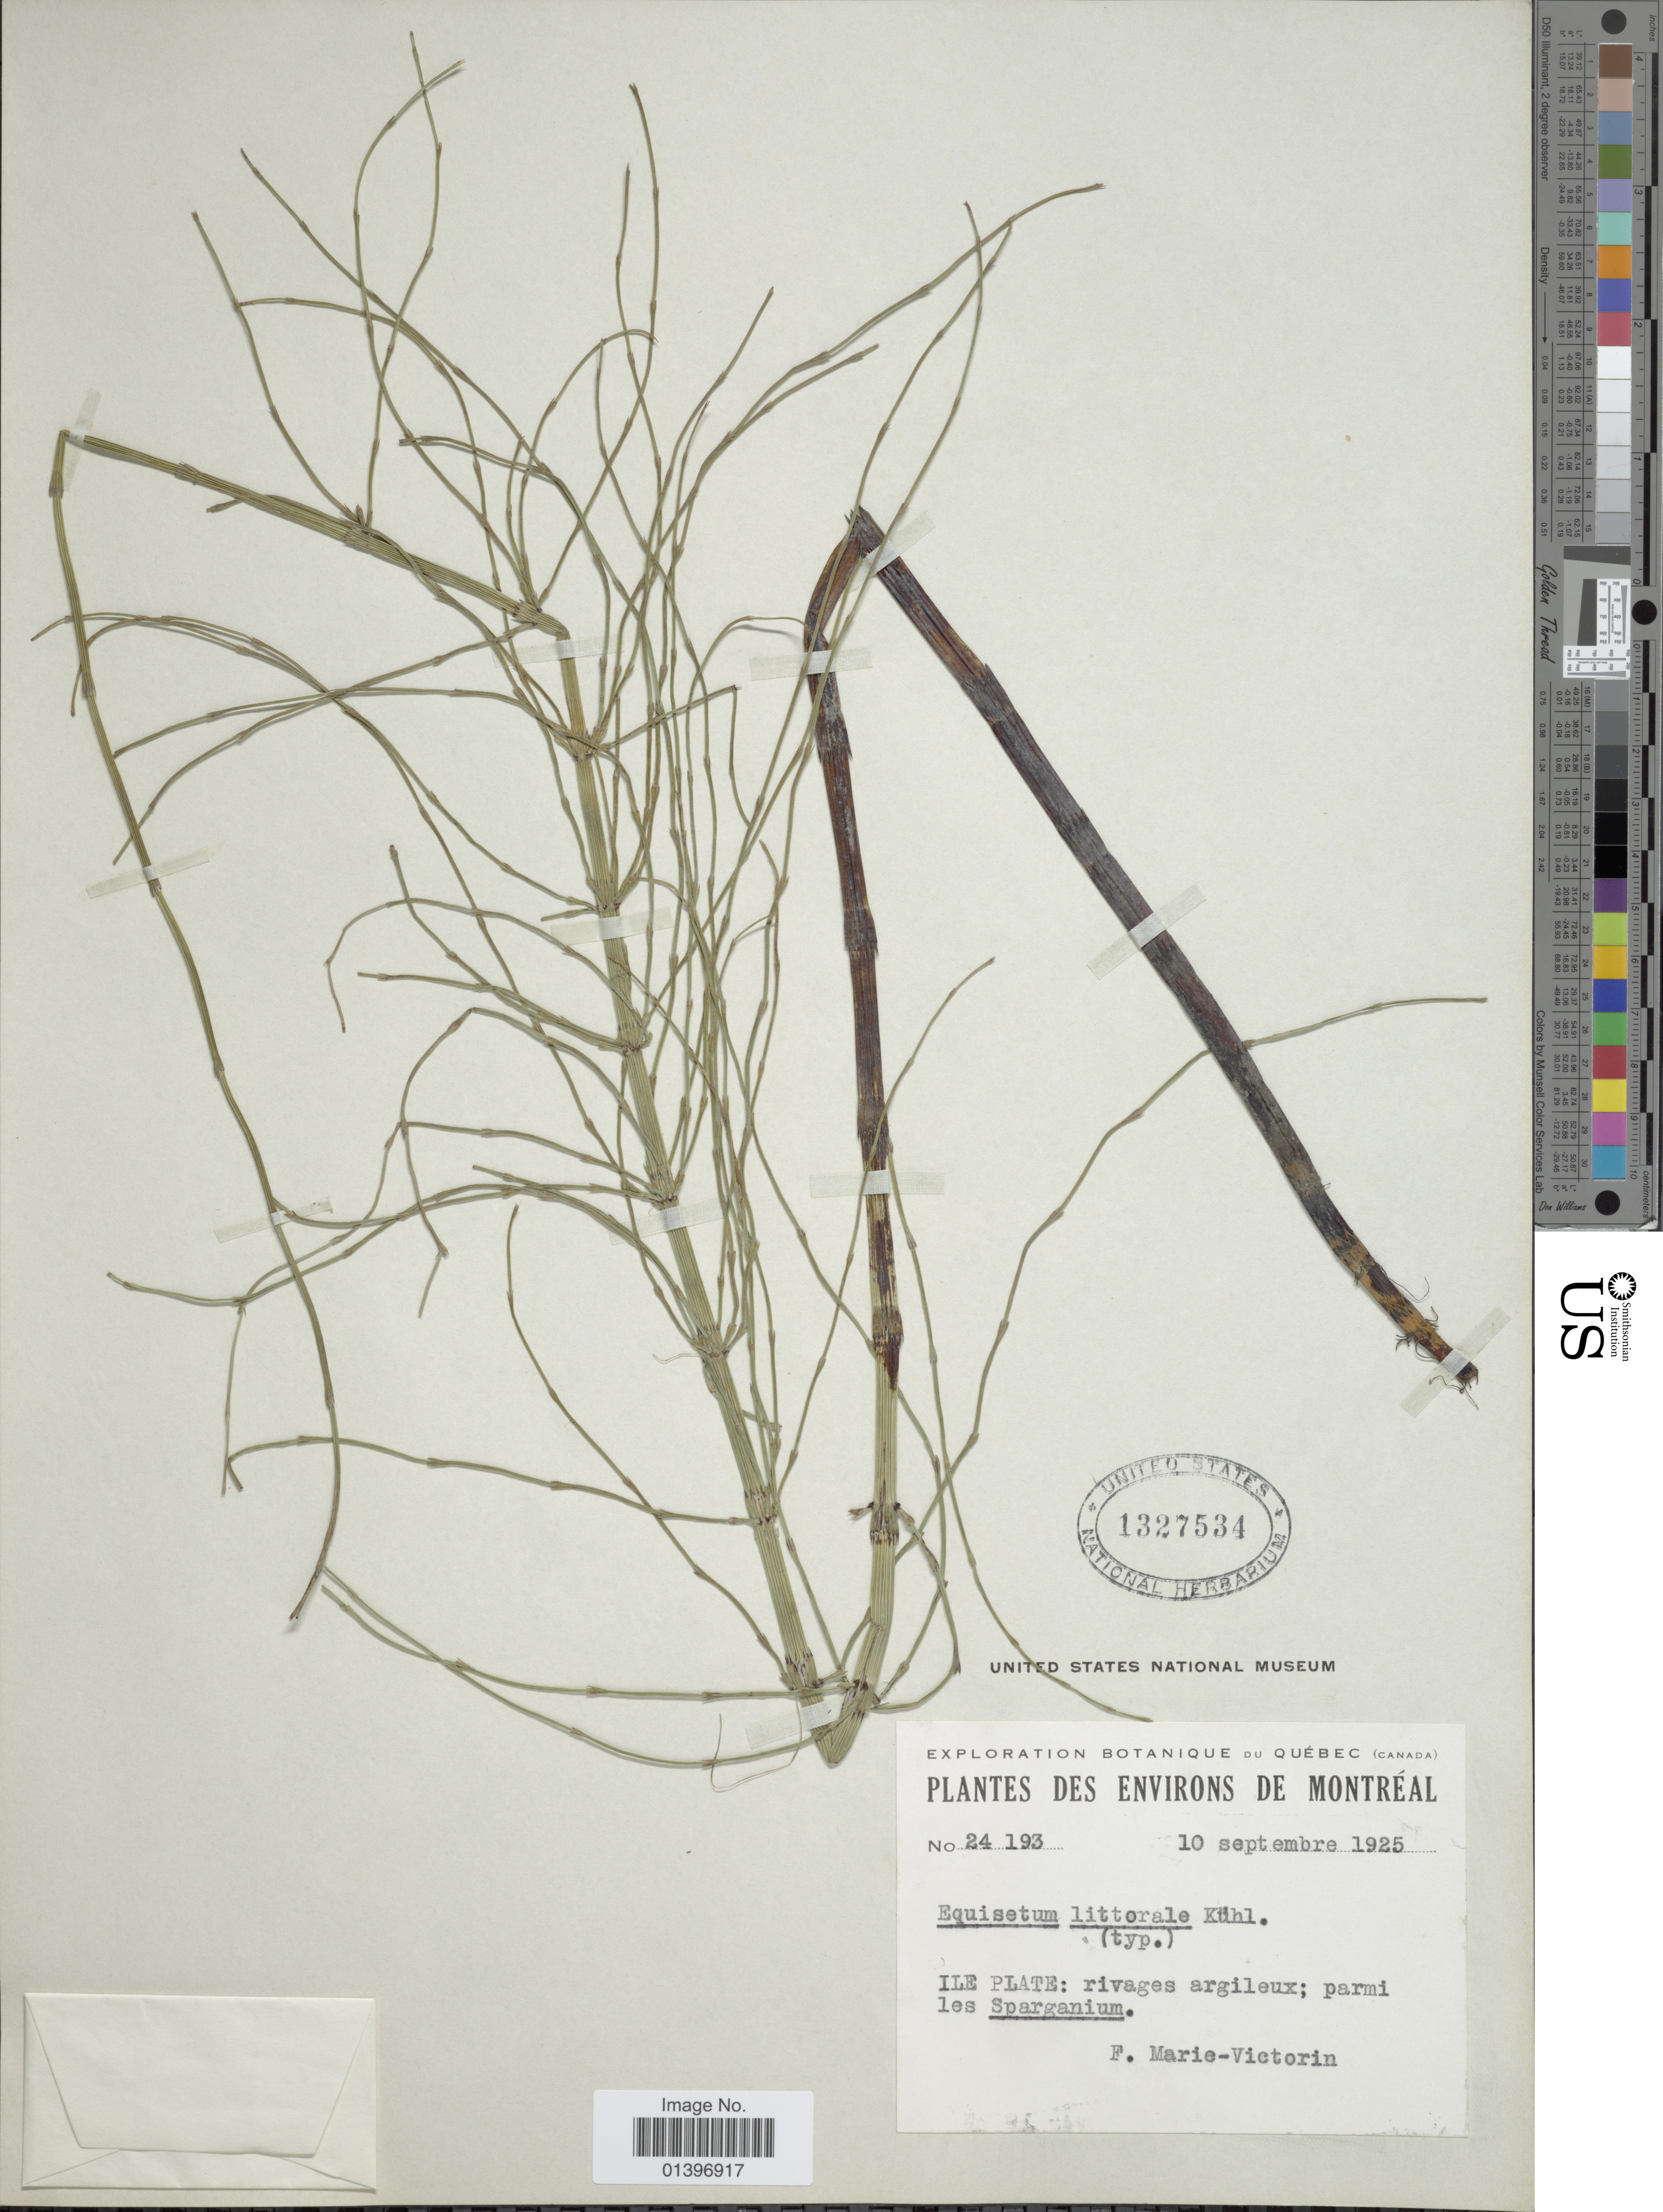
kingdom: Plantae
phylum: Tracheophyta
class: Polypodiopsida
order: Equisetales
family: Equisetaceae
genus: Equisetum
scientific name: Equisetum x litorale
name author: Kuhlw.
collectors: Fr. Marie-Victorin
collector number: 24193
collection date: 1925-09-10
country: Canada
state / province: Quebec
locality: Environs de Montréal, Ile Plate: rivages argileux; parmiles Sparganium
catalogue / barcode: US 1327534